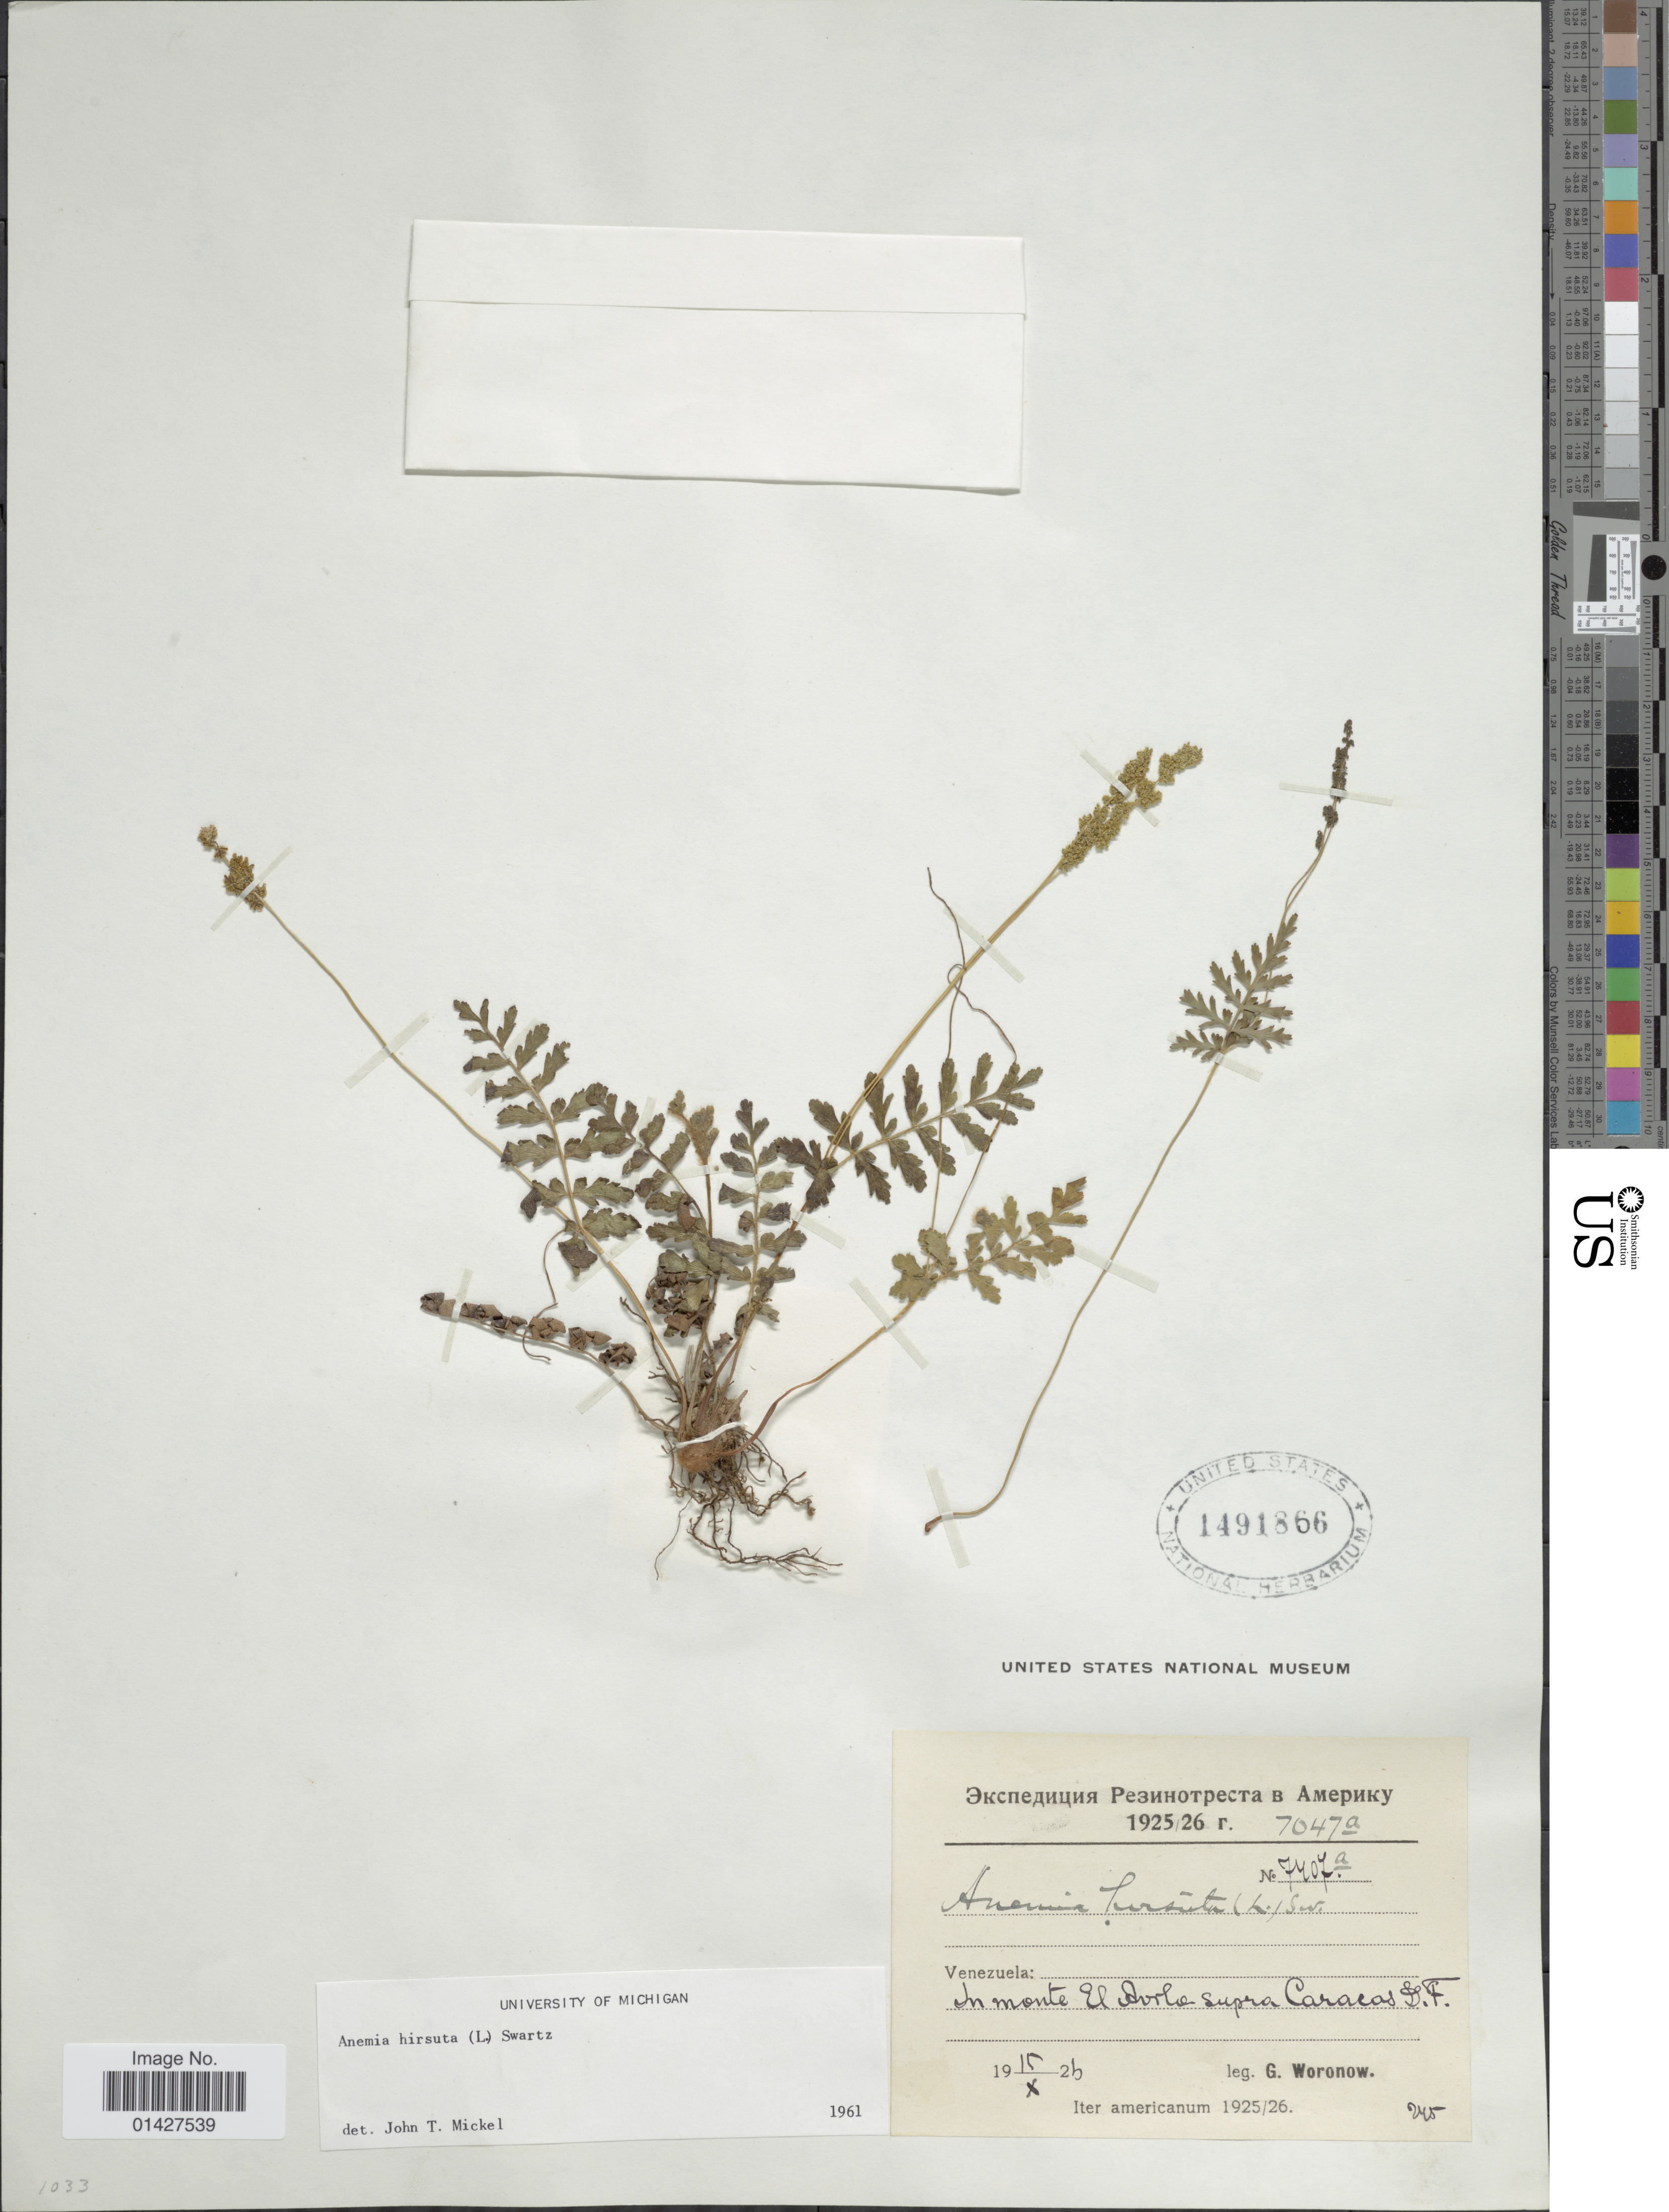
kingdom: Plantae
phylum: Tracheophyta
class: Polypodiopsida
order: Schizaeales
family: Anemiaceae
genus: Anemia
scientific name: Anemia hirsuta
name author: (L.) Sw.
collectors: G. Woronow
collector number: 7047a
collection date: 1926-10-15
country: Venezuela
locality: In Monte El Norte supra Caracas D.F.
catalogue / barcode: US 1491866